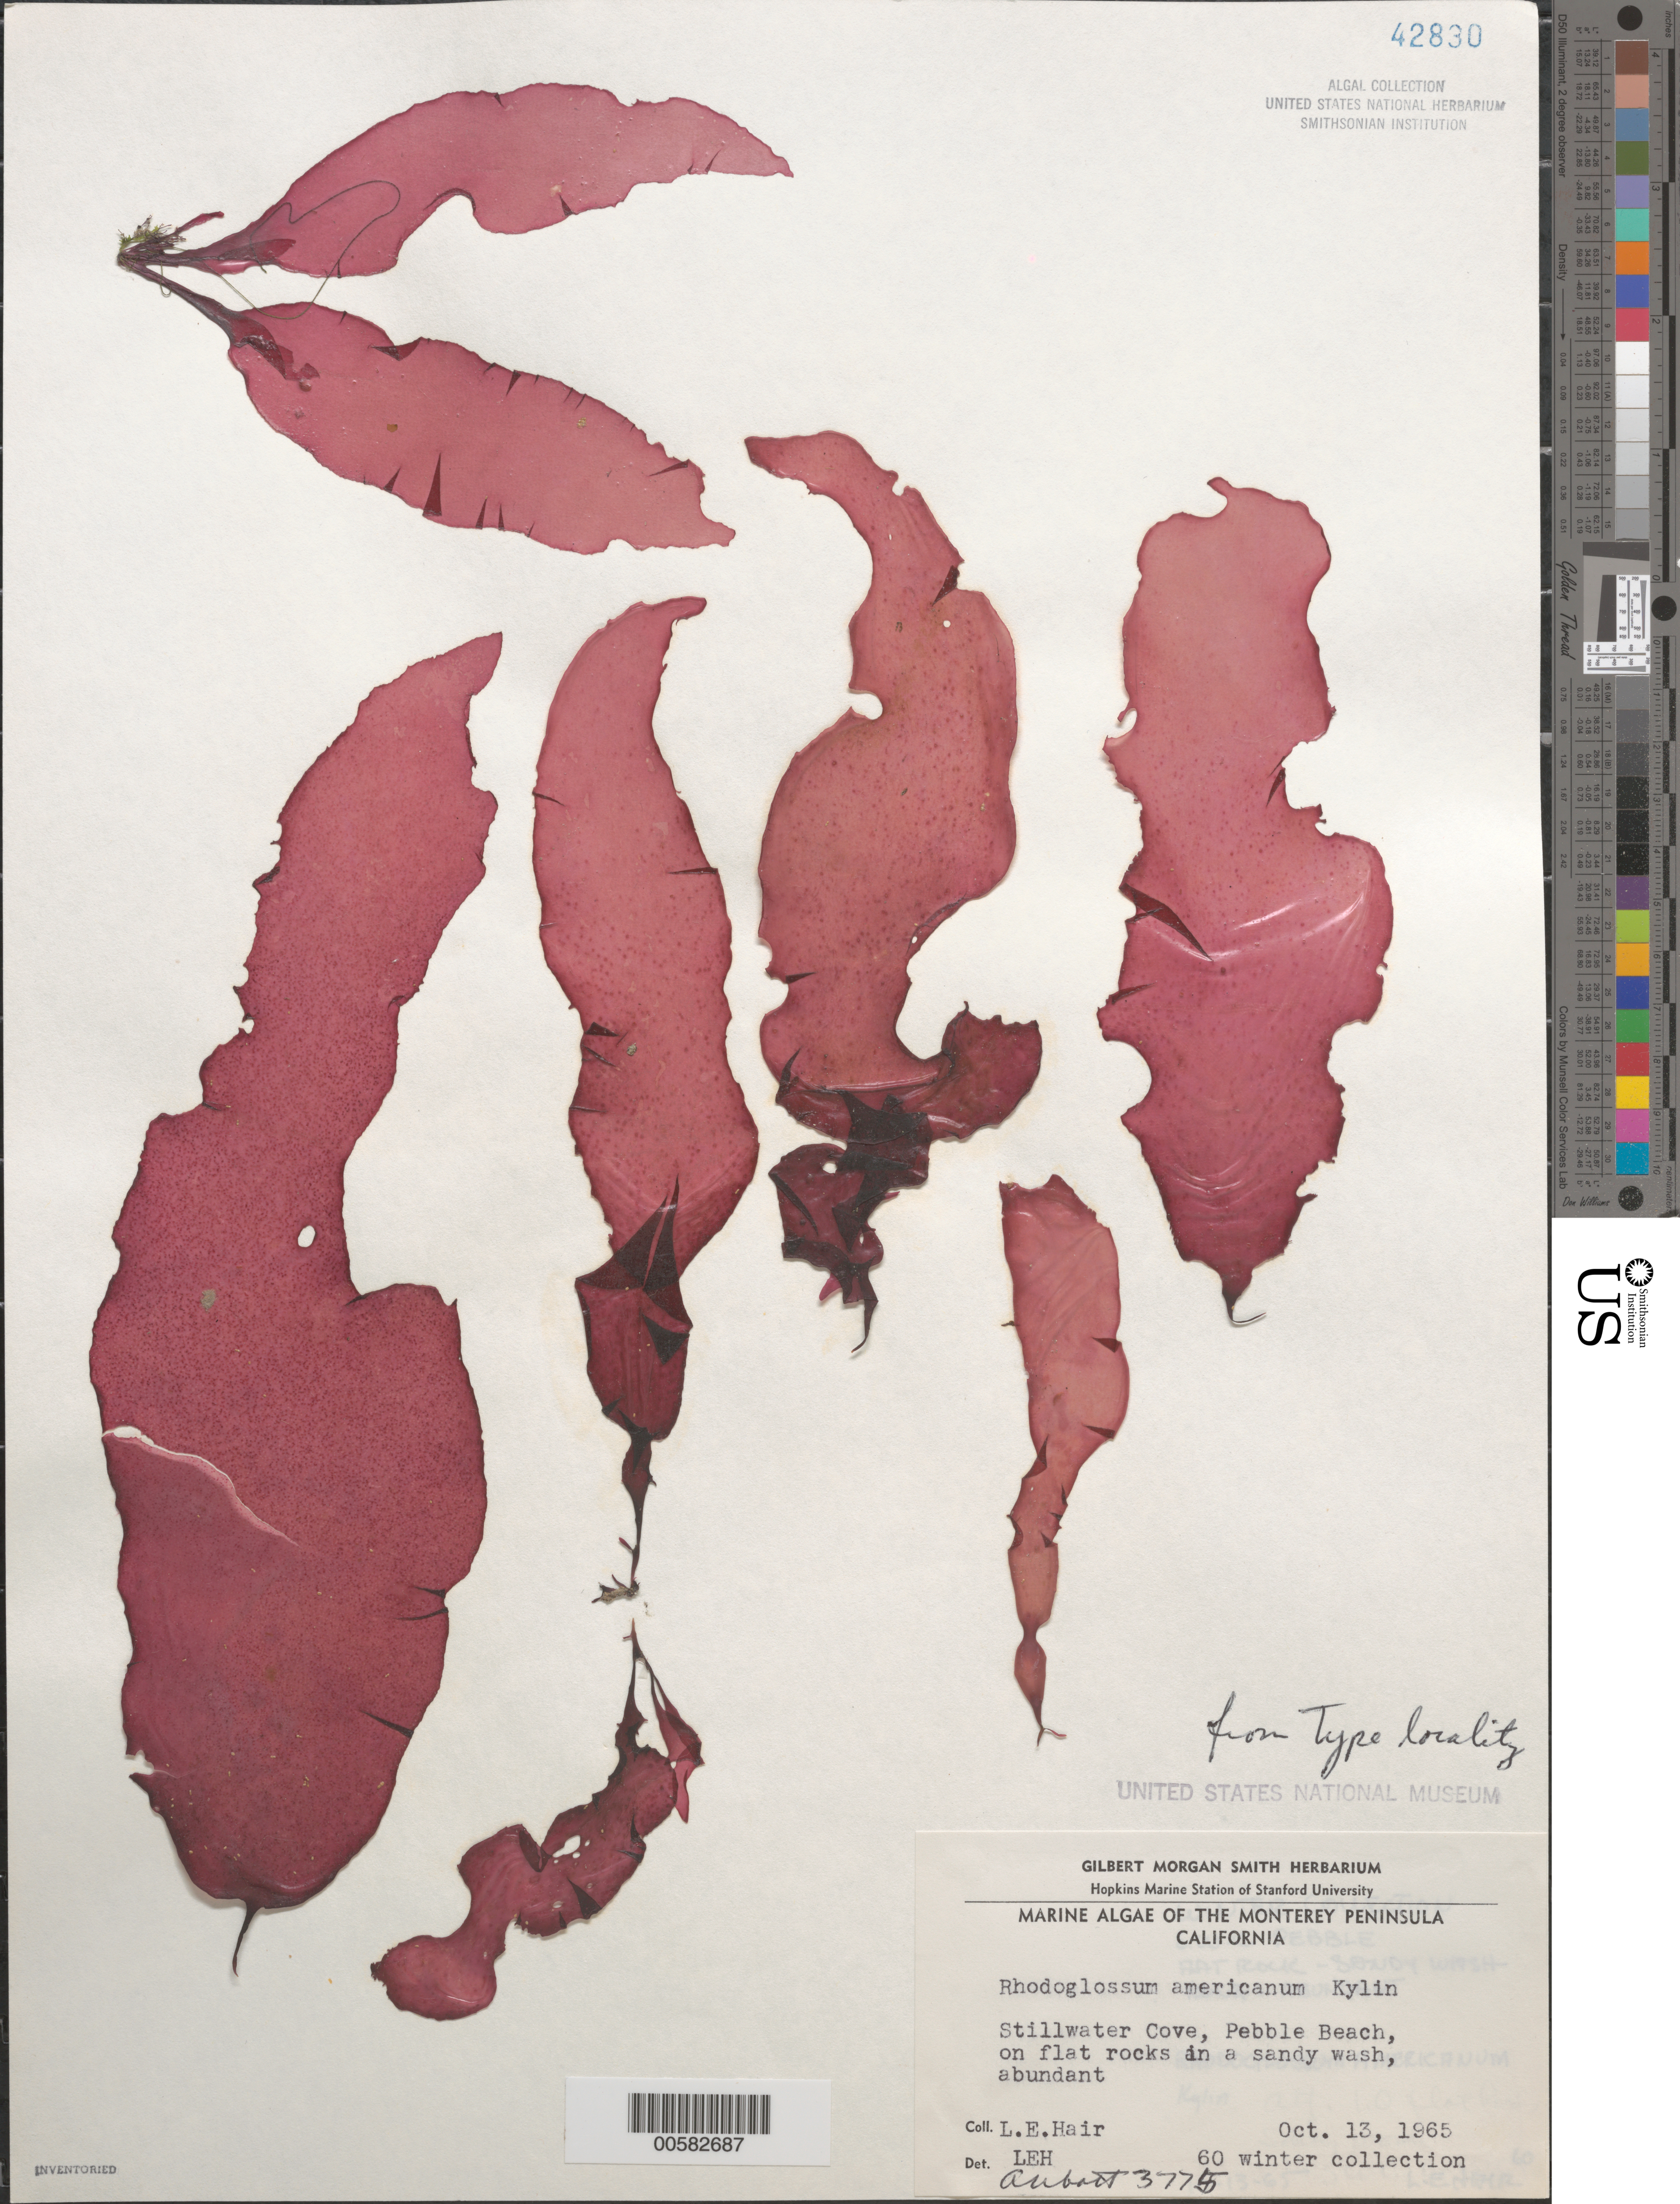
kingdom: Plantae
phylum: Rhodophyta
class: Florideophyceae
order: Gigartinales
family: Gigartinaceae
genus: Mazzaella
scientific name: Mazzaella californica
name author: (J. Agardh) G. De Toni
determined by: Algae name updating Project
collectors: L. Hair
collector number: LEH 60 & IAA 3775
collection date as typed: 13 Oct 1965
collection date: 1965-10-13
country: United States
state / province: California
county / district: Monterey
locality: Stillwater Cove, Pebble Beach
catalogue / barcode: US 42830